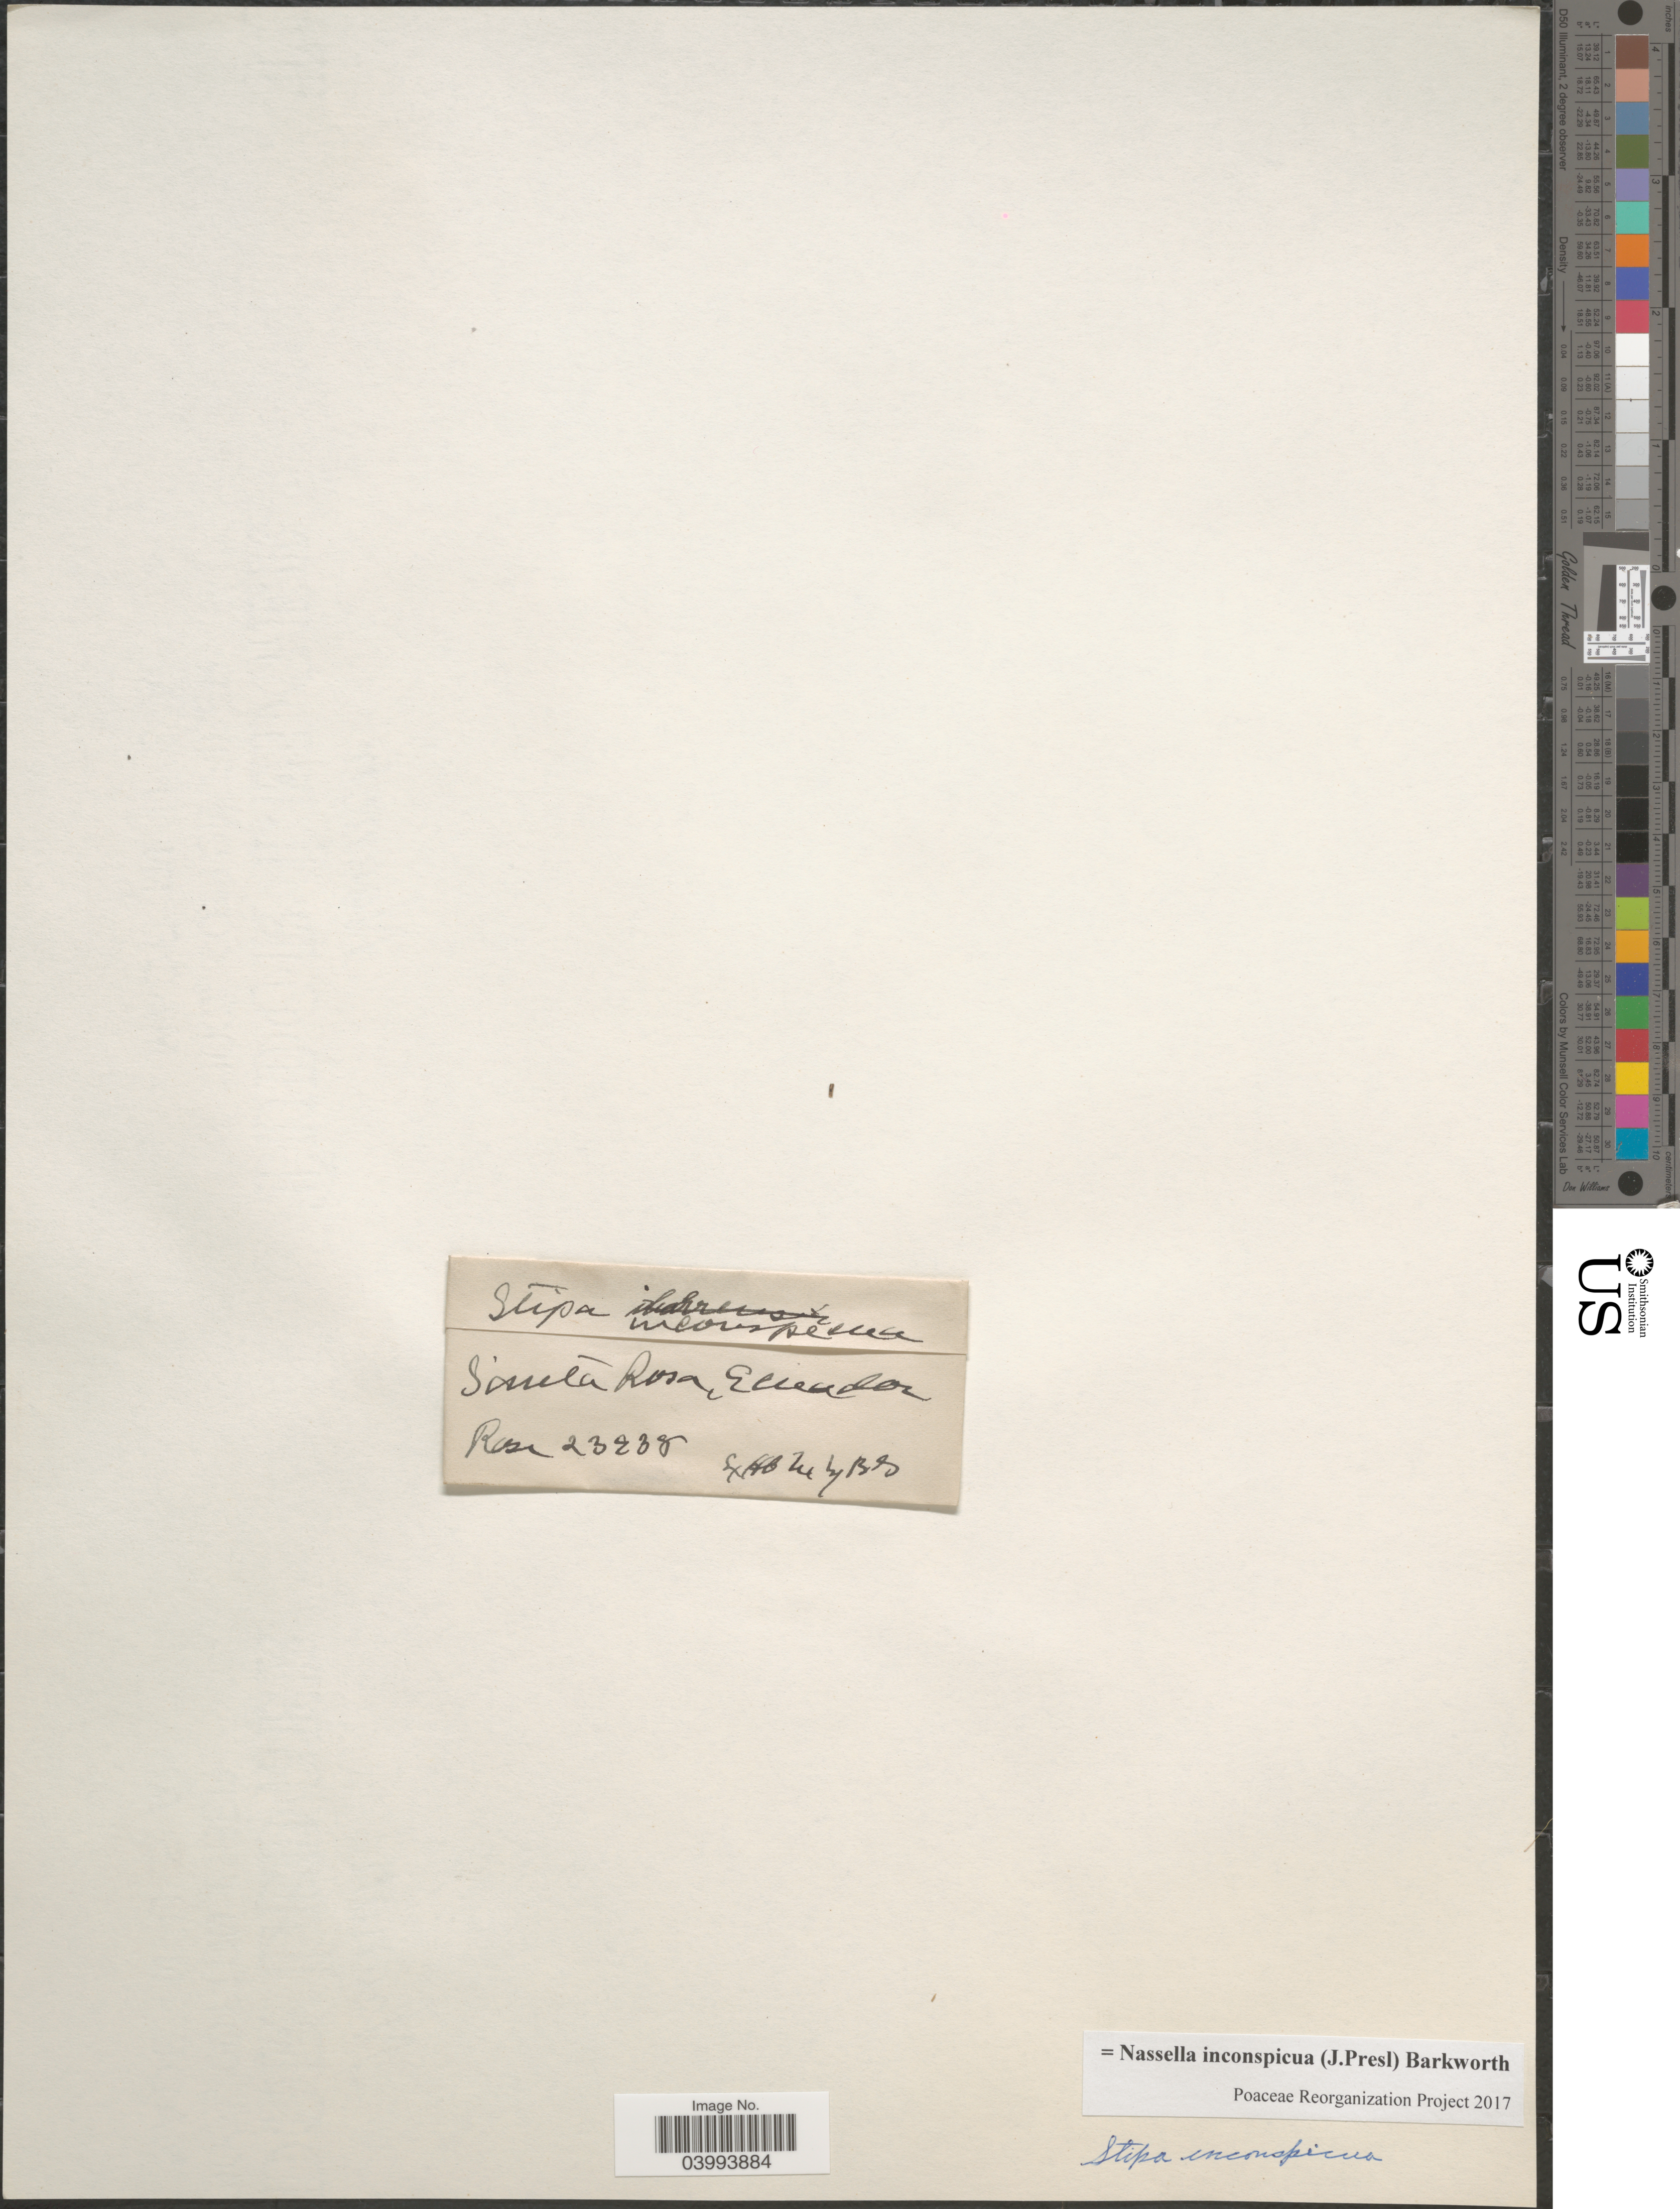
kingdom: Plantae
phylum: Tracheophyta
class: Liliopsida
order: Poales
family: Poaceae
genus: Nassella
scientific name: Nassella inconspicua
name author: (J. Presl) Barkworth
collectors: -- Rose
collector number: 23938*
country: Ecuador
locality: Simta Rosa.